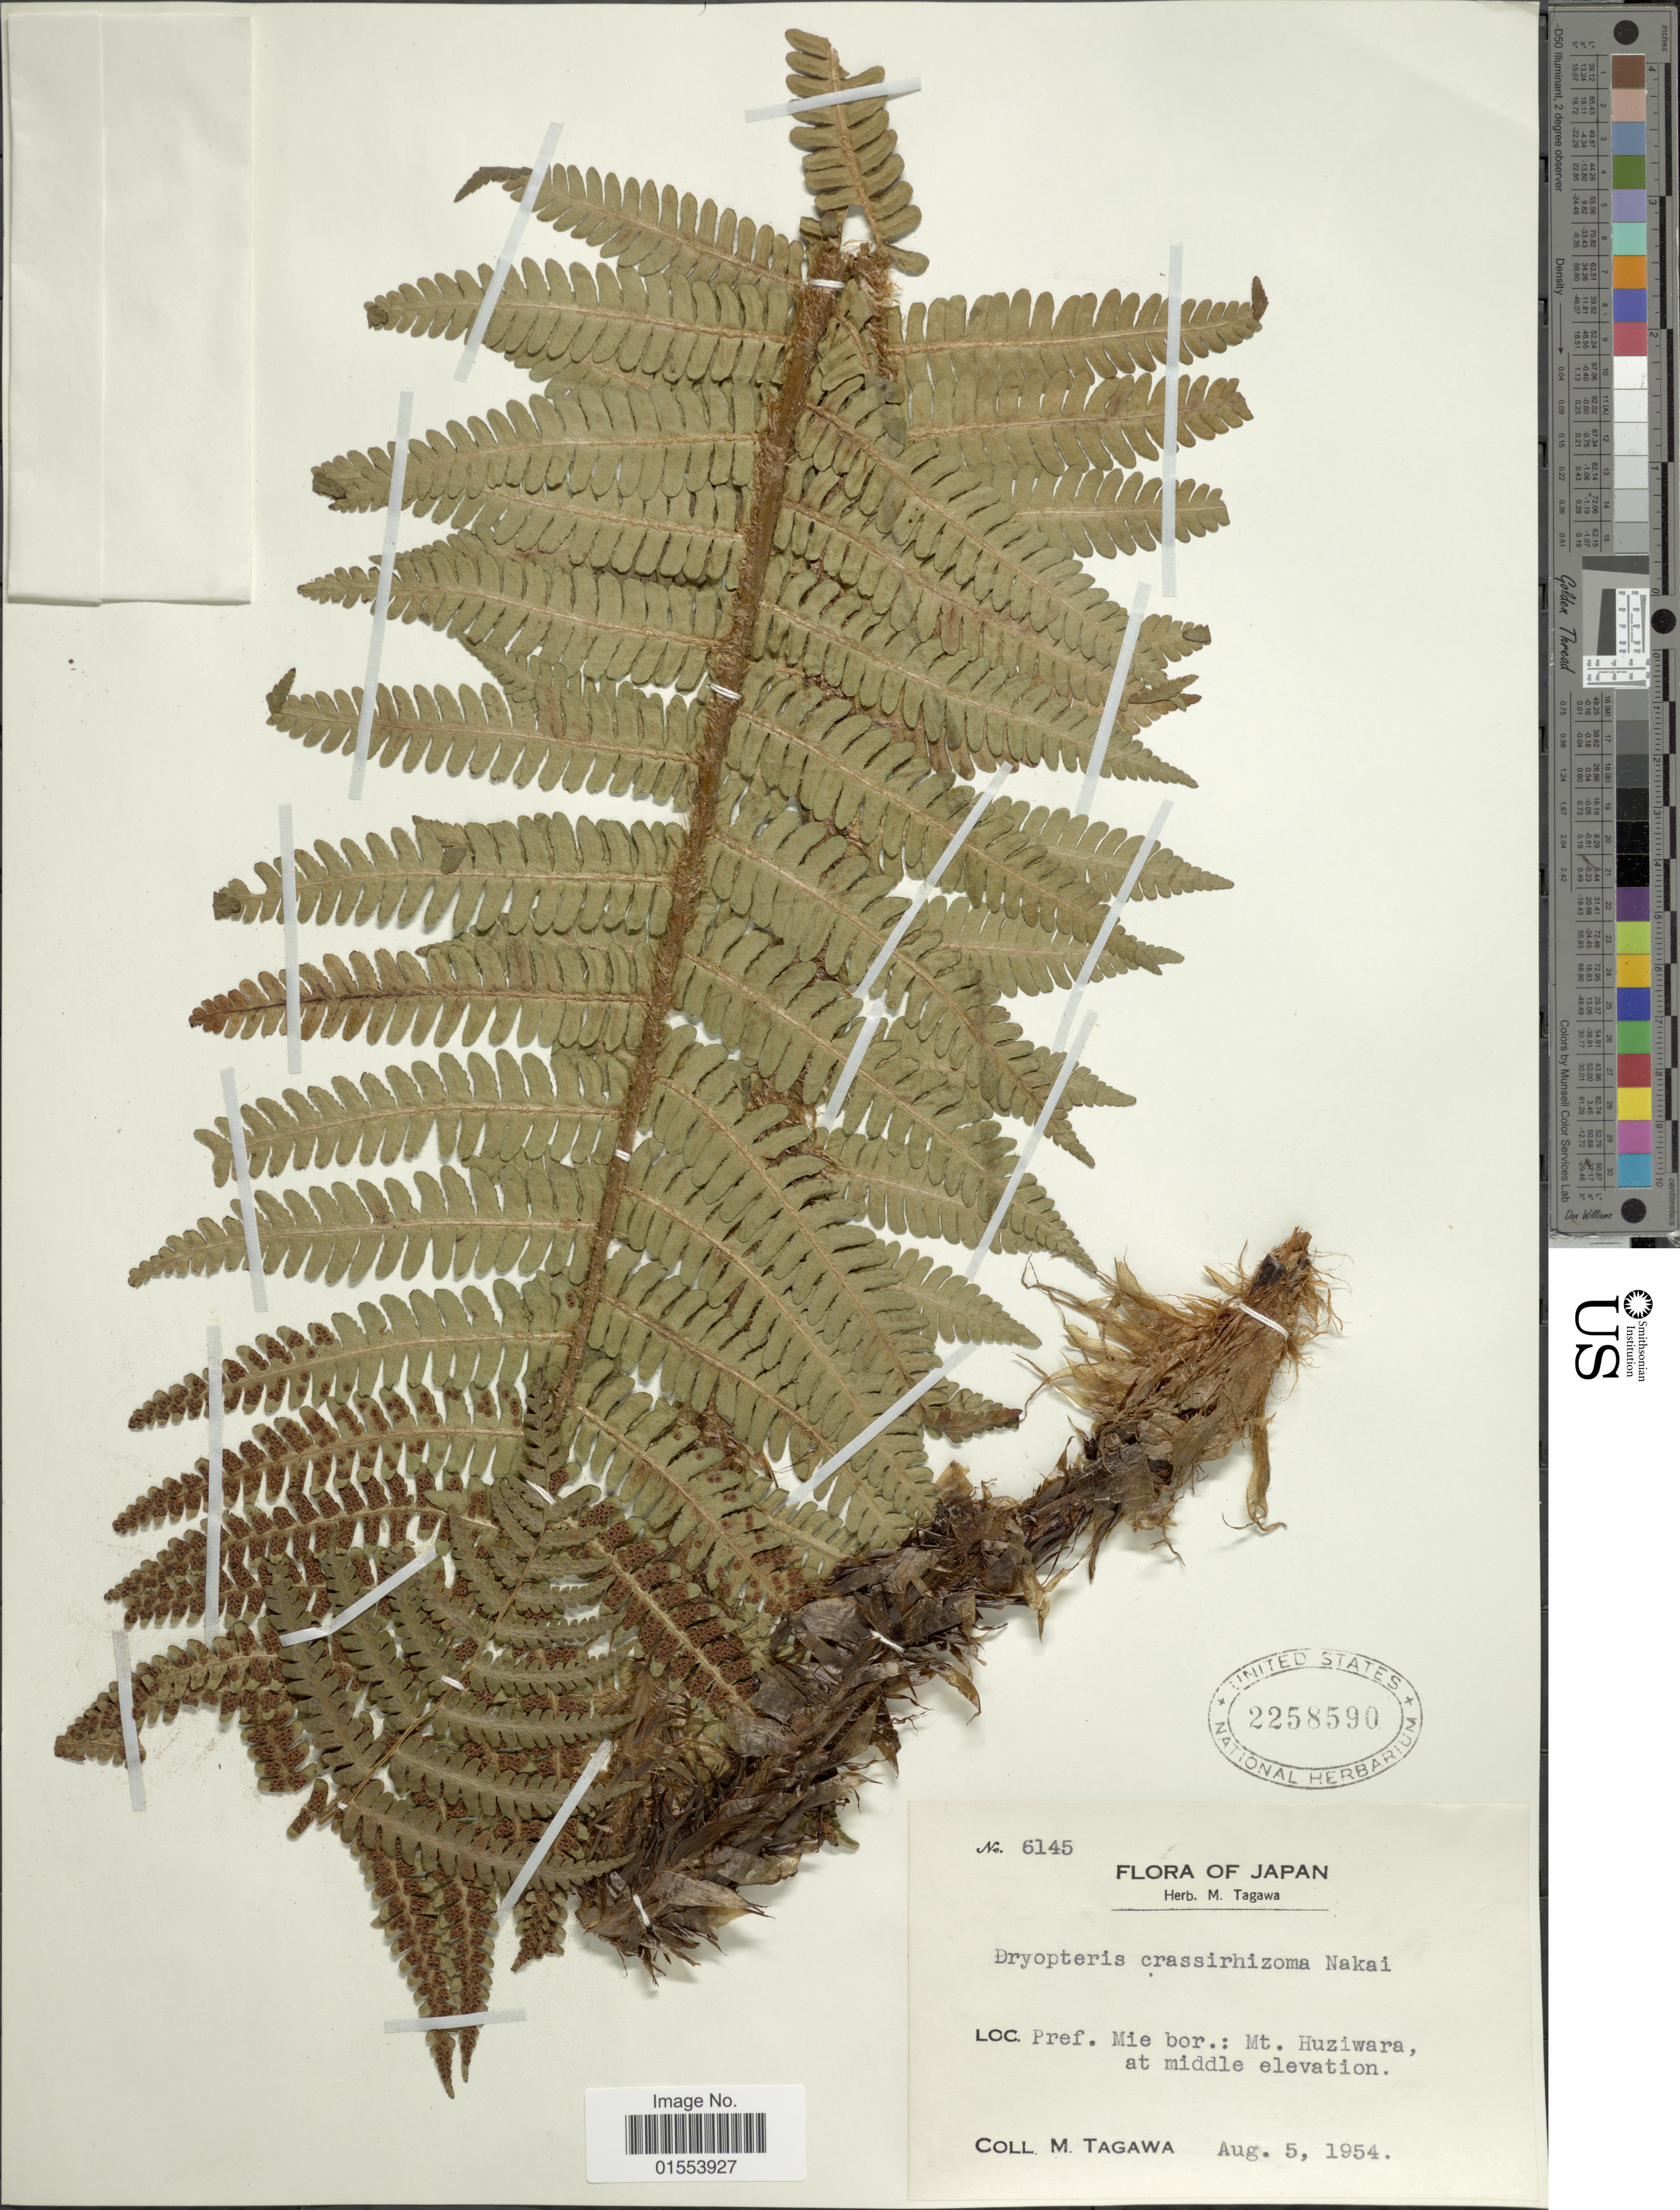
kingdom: Plantae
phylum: Tracheophyta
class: Polypodiopsida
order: Polypodiales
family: Dryopteridaceae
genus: Dryopteris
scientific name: Dryopteris crassirhizoma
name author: Nakai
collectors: M. Tagawa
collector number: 6145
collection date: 1954-08-05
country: Japan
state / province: Mie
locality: Japan, Pref. Mie bor.: Mt. Huziwara at middle elevation.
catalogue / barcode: US 2258590